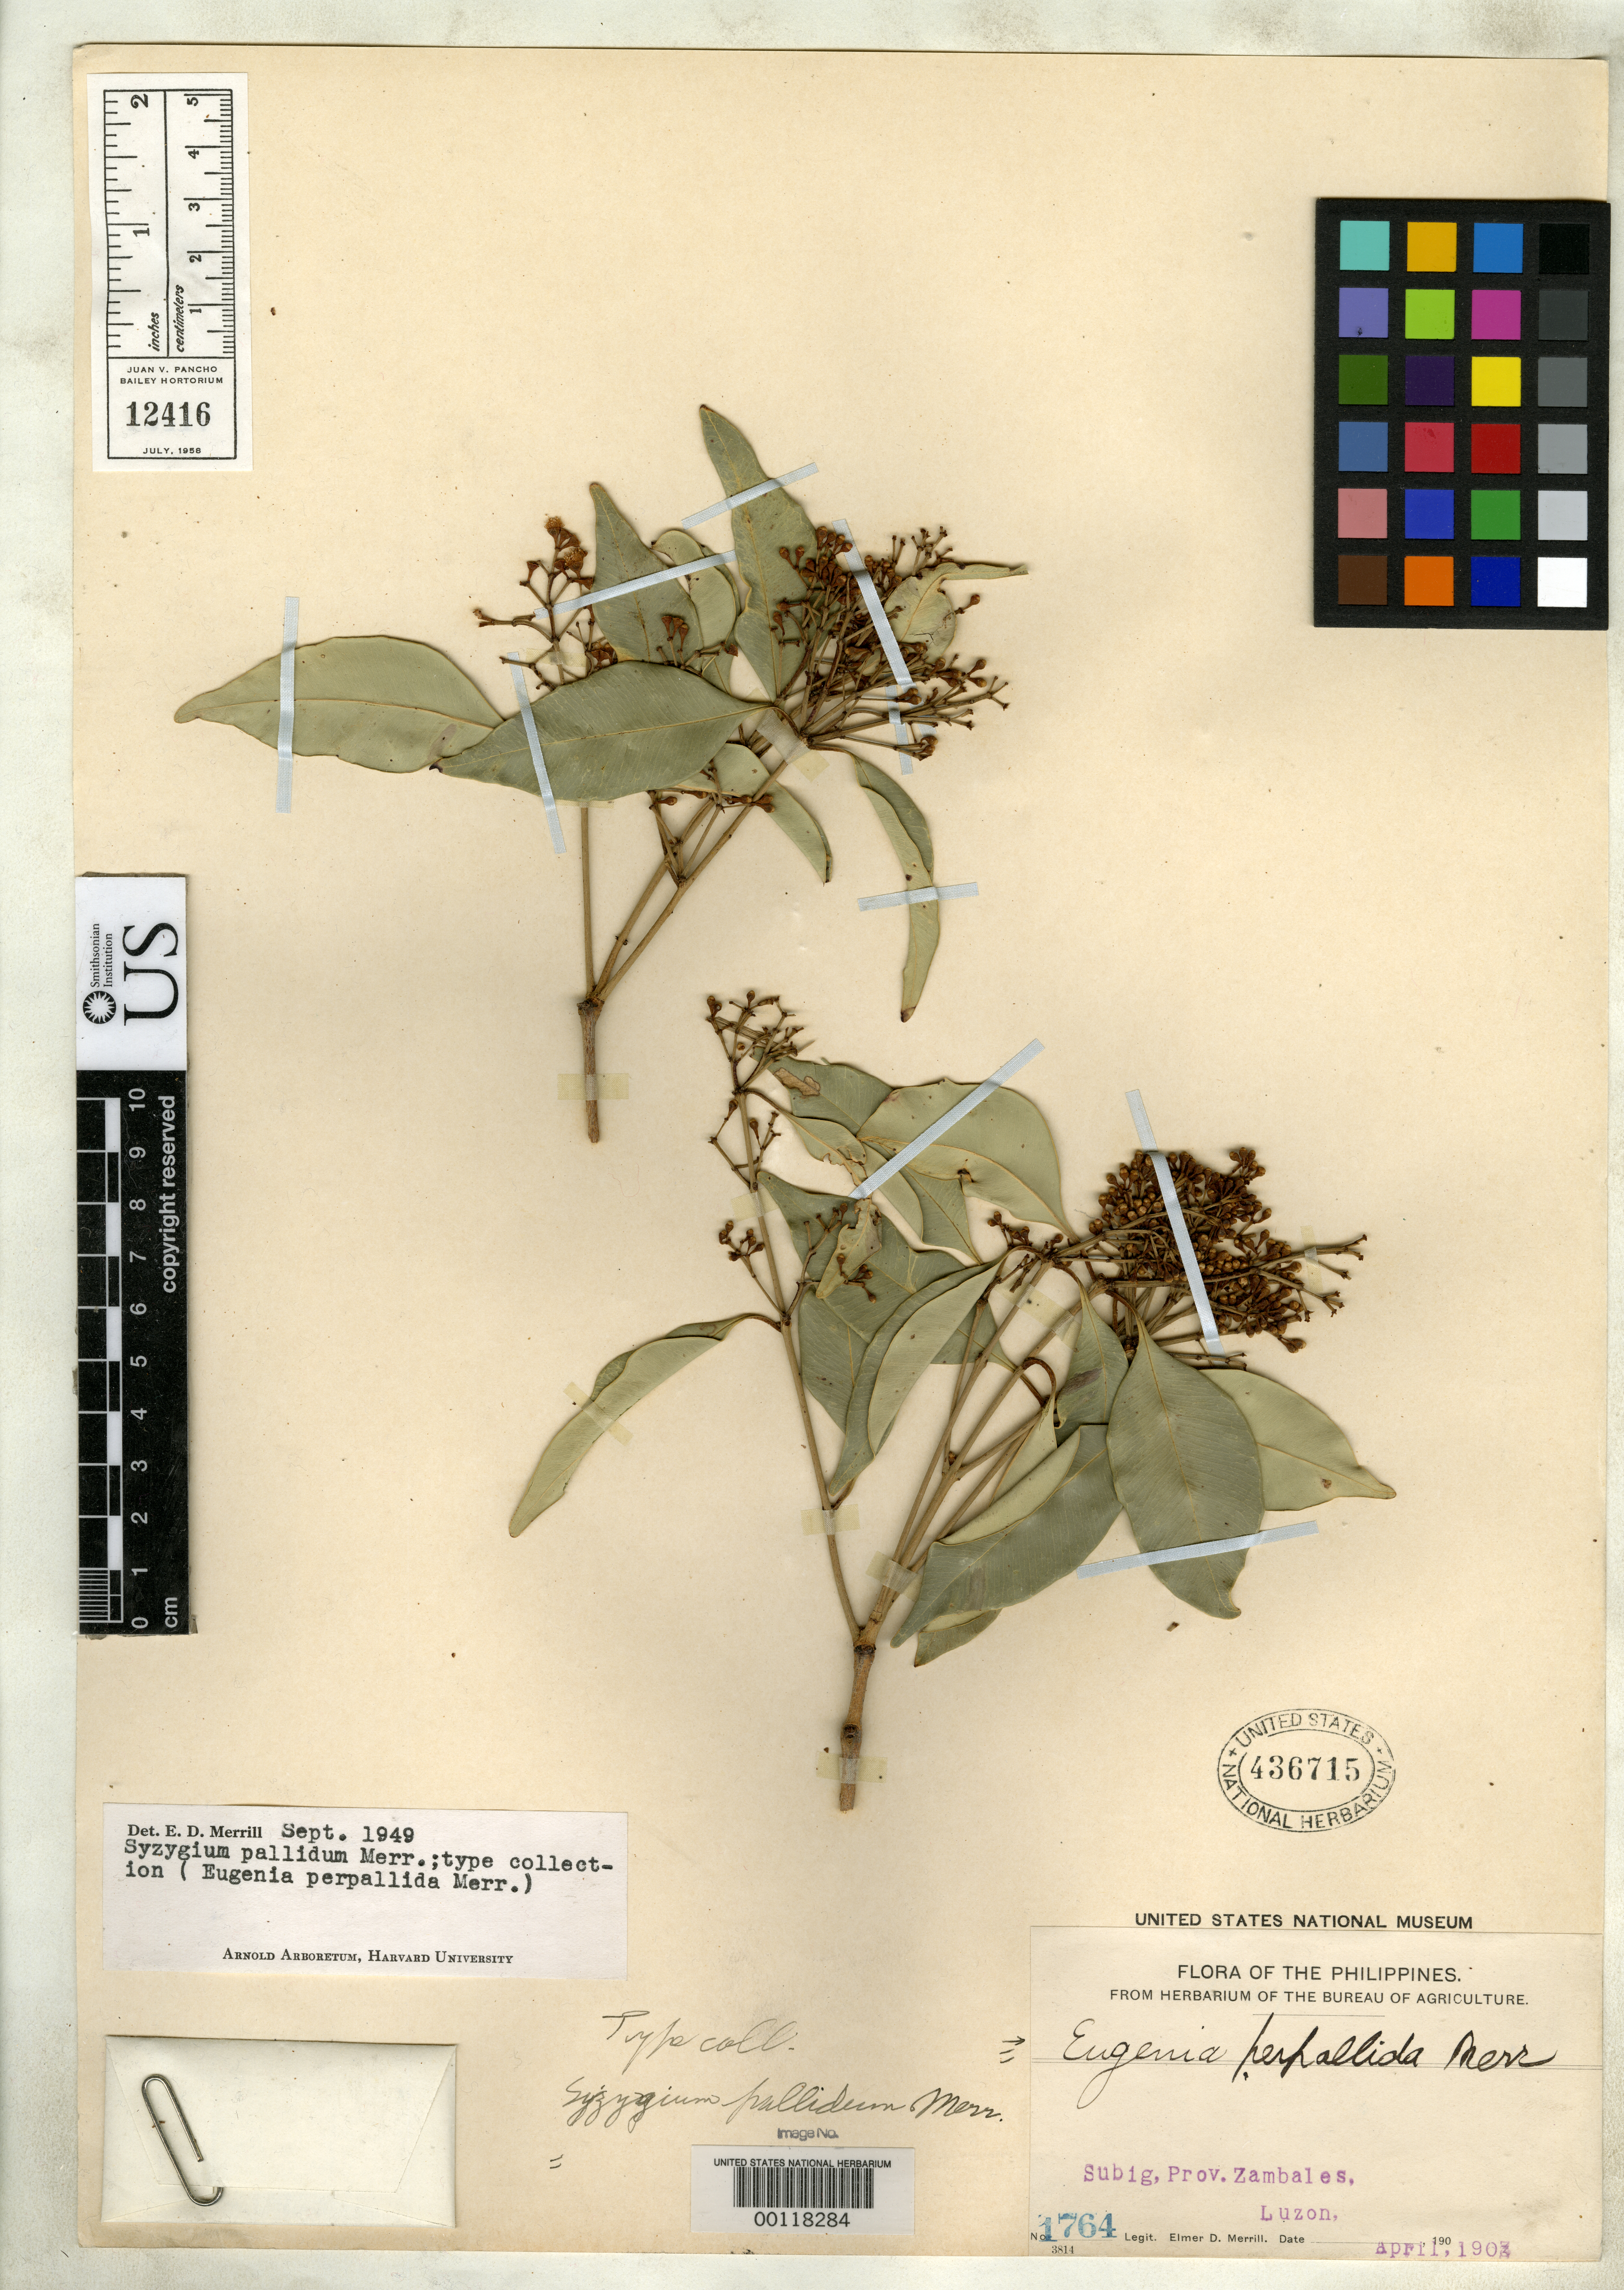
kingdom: Plantae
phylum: Tracheophyta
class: Magnoliopsida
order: Myrtales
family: Myrtaceae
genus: Syzygium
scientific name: Syzygium pallidum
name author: Merr.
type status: Isotype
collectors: E. D. Merrill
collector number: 1764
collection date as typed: Apr 1903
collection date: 1903-04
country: Philippines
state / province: Central Luzon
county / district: Zambales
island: Luzon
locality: Subic.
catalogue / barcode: US 436715